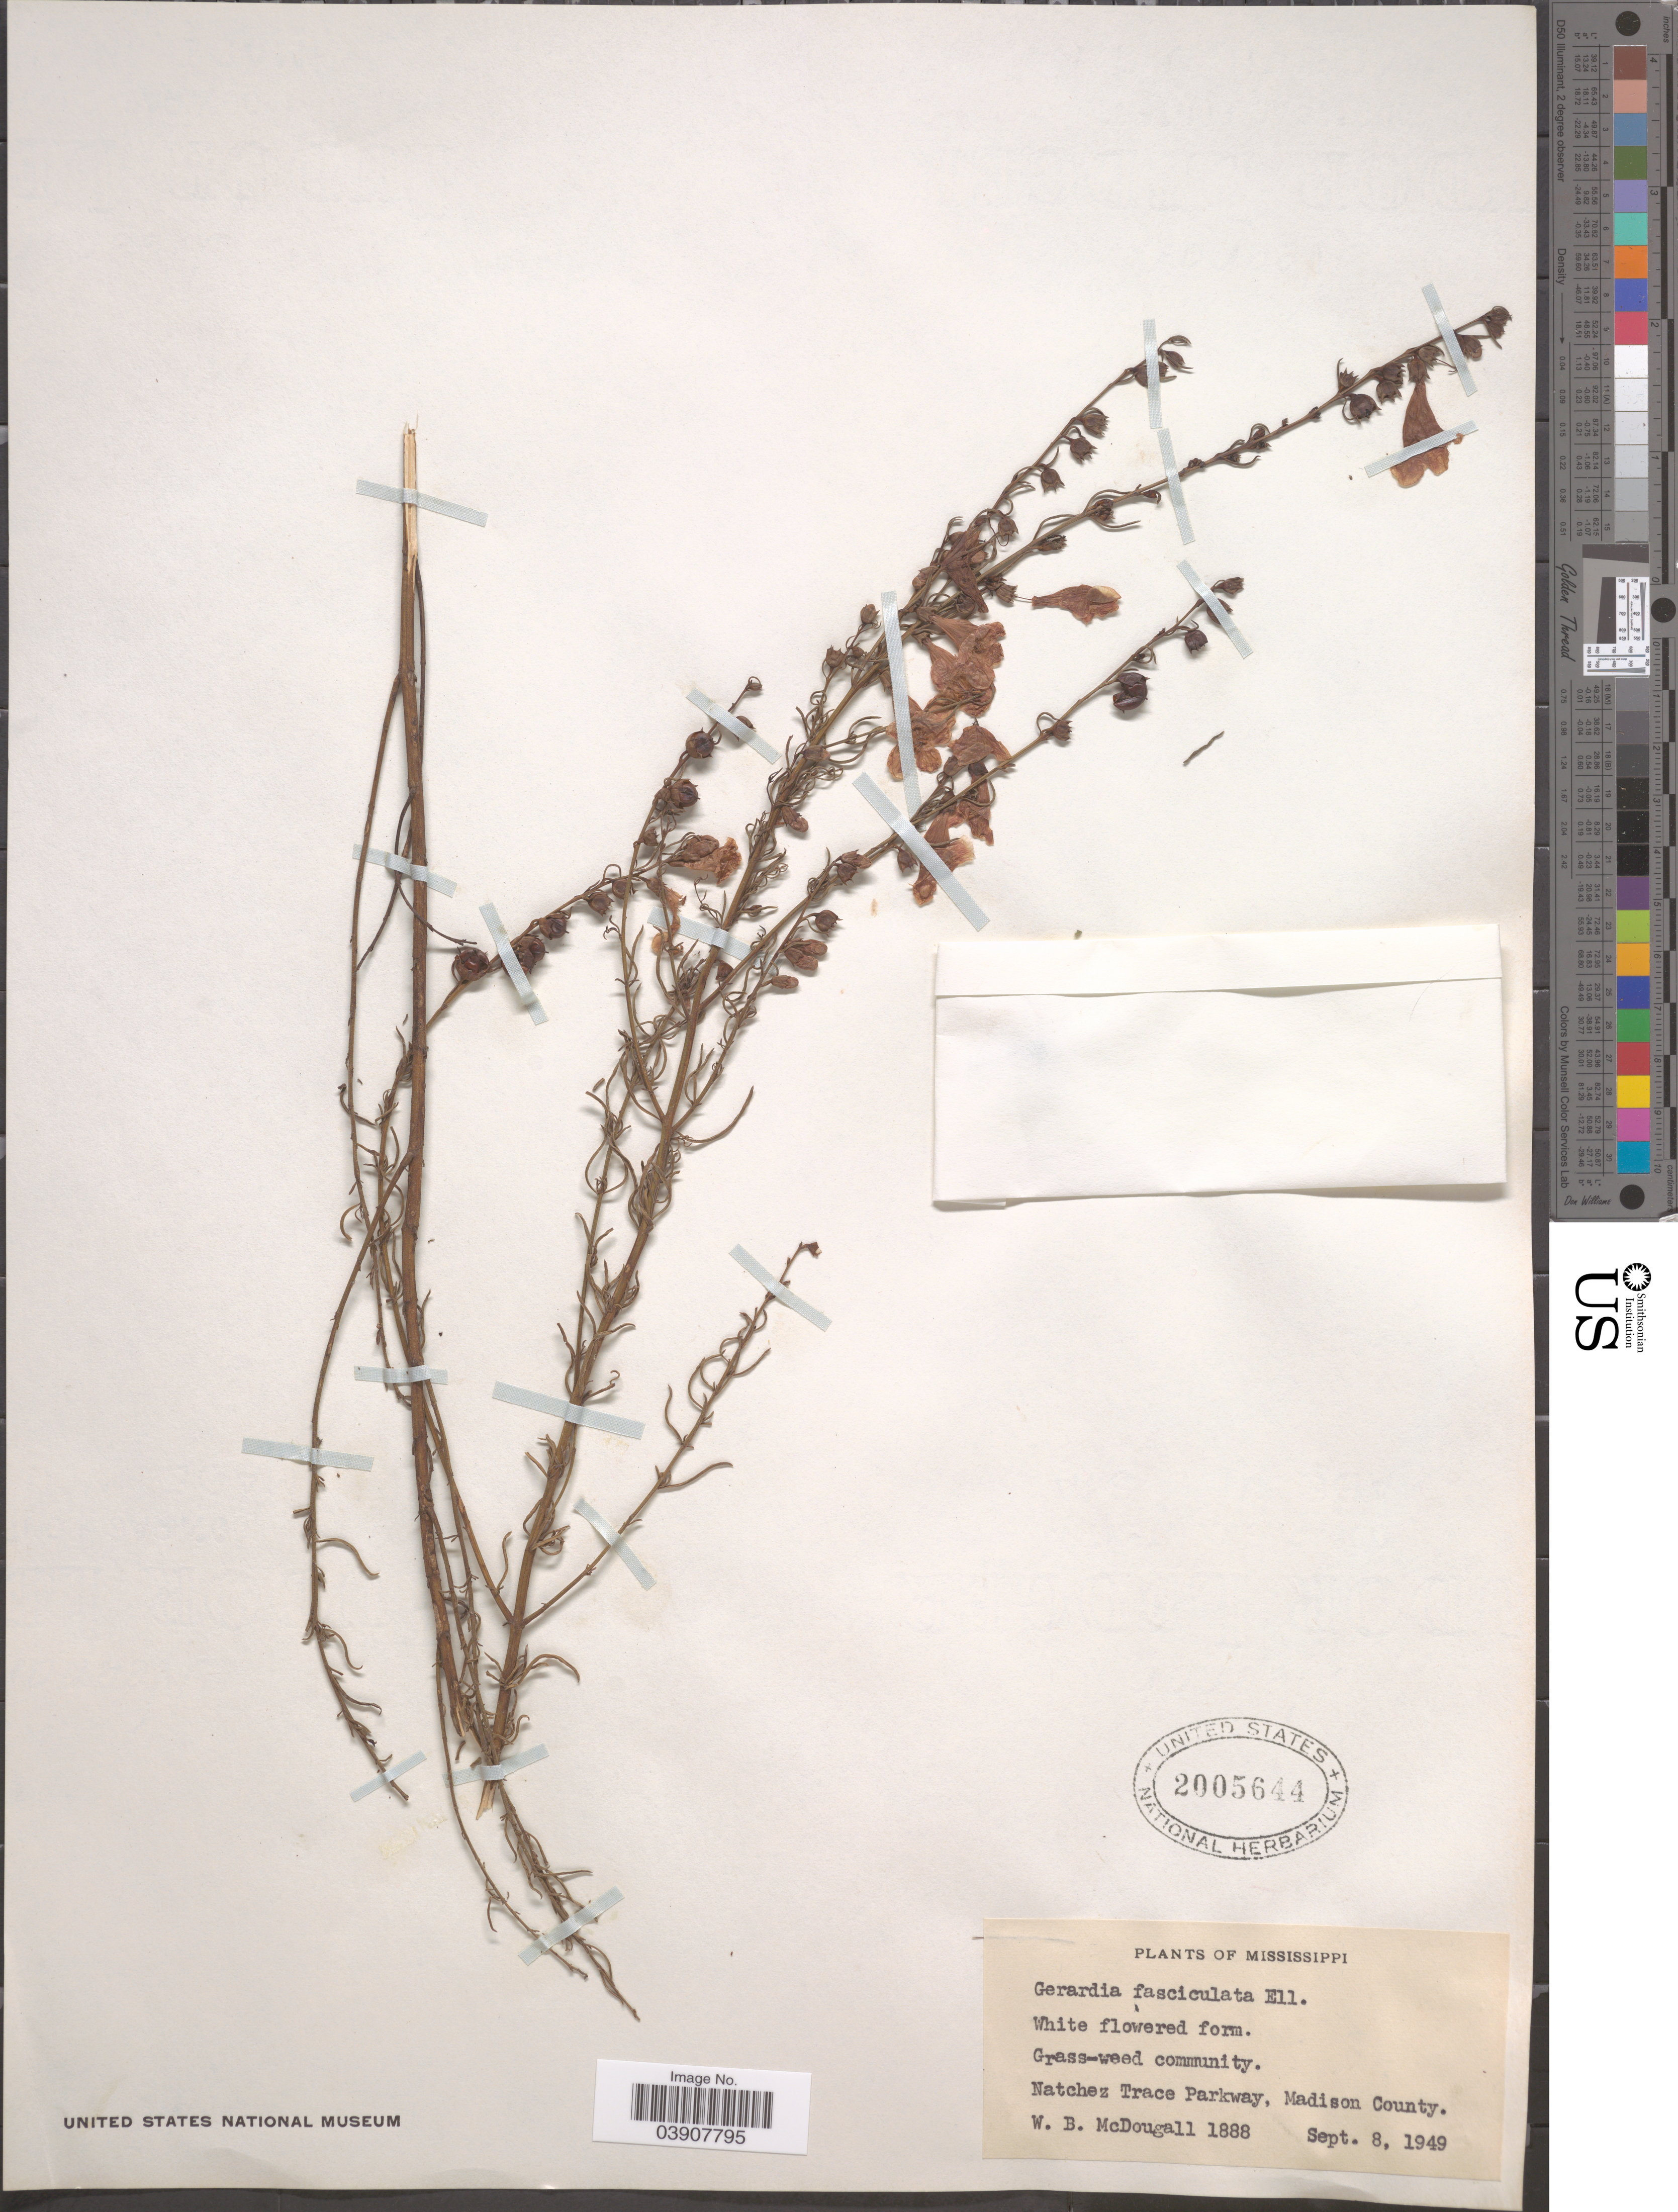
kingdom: Plantae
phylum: Tracheophyta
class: Magnoliopsida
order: Lamiales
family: Orobanchaceae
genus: Agalinis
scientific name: Agalinis fasciculata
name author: (Elliott) Raf.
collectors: W. B. McDougall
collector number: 1888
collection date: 1949-09-08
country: United States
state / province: Mississippi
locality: Natchez Trace Parkway, Madison County.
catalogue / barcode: US 2005644